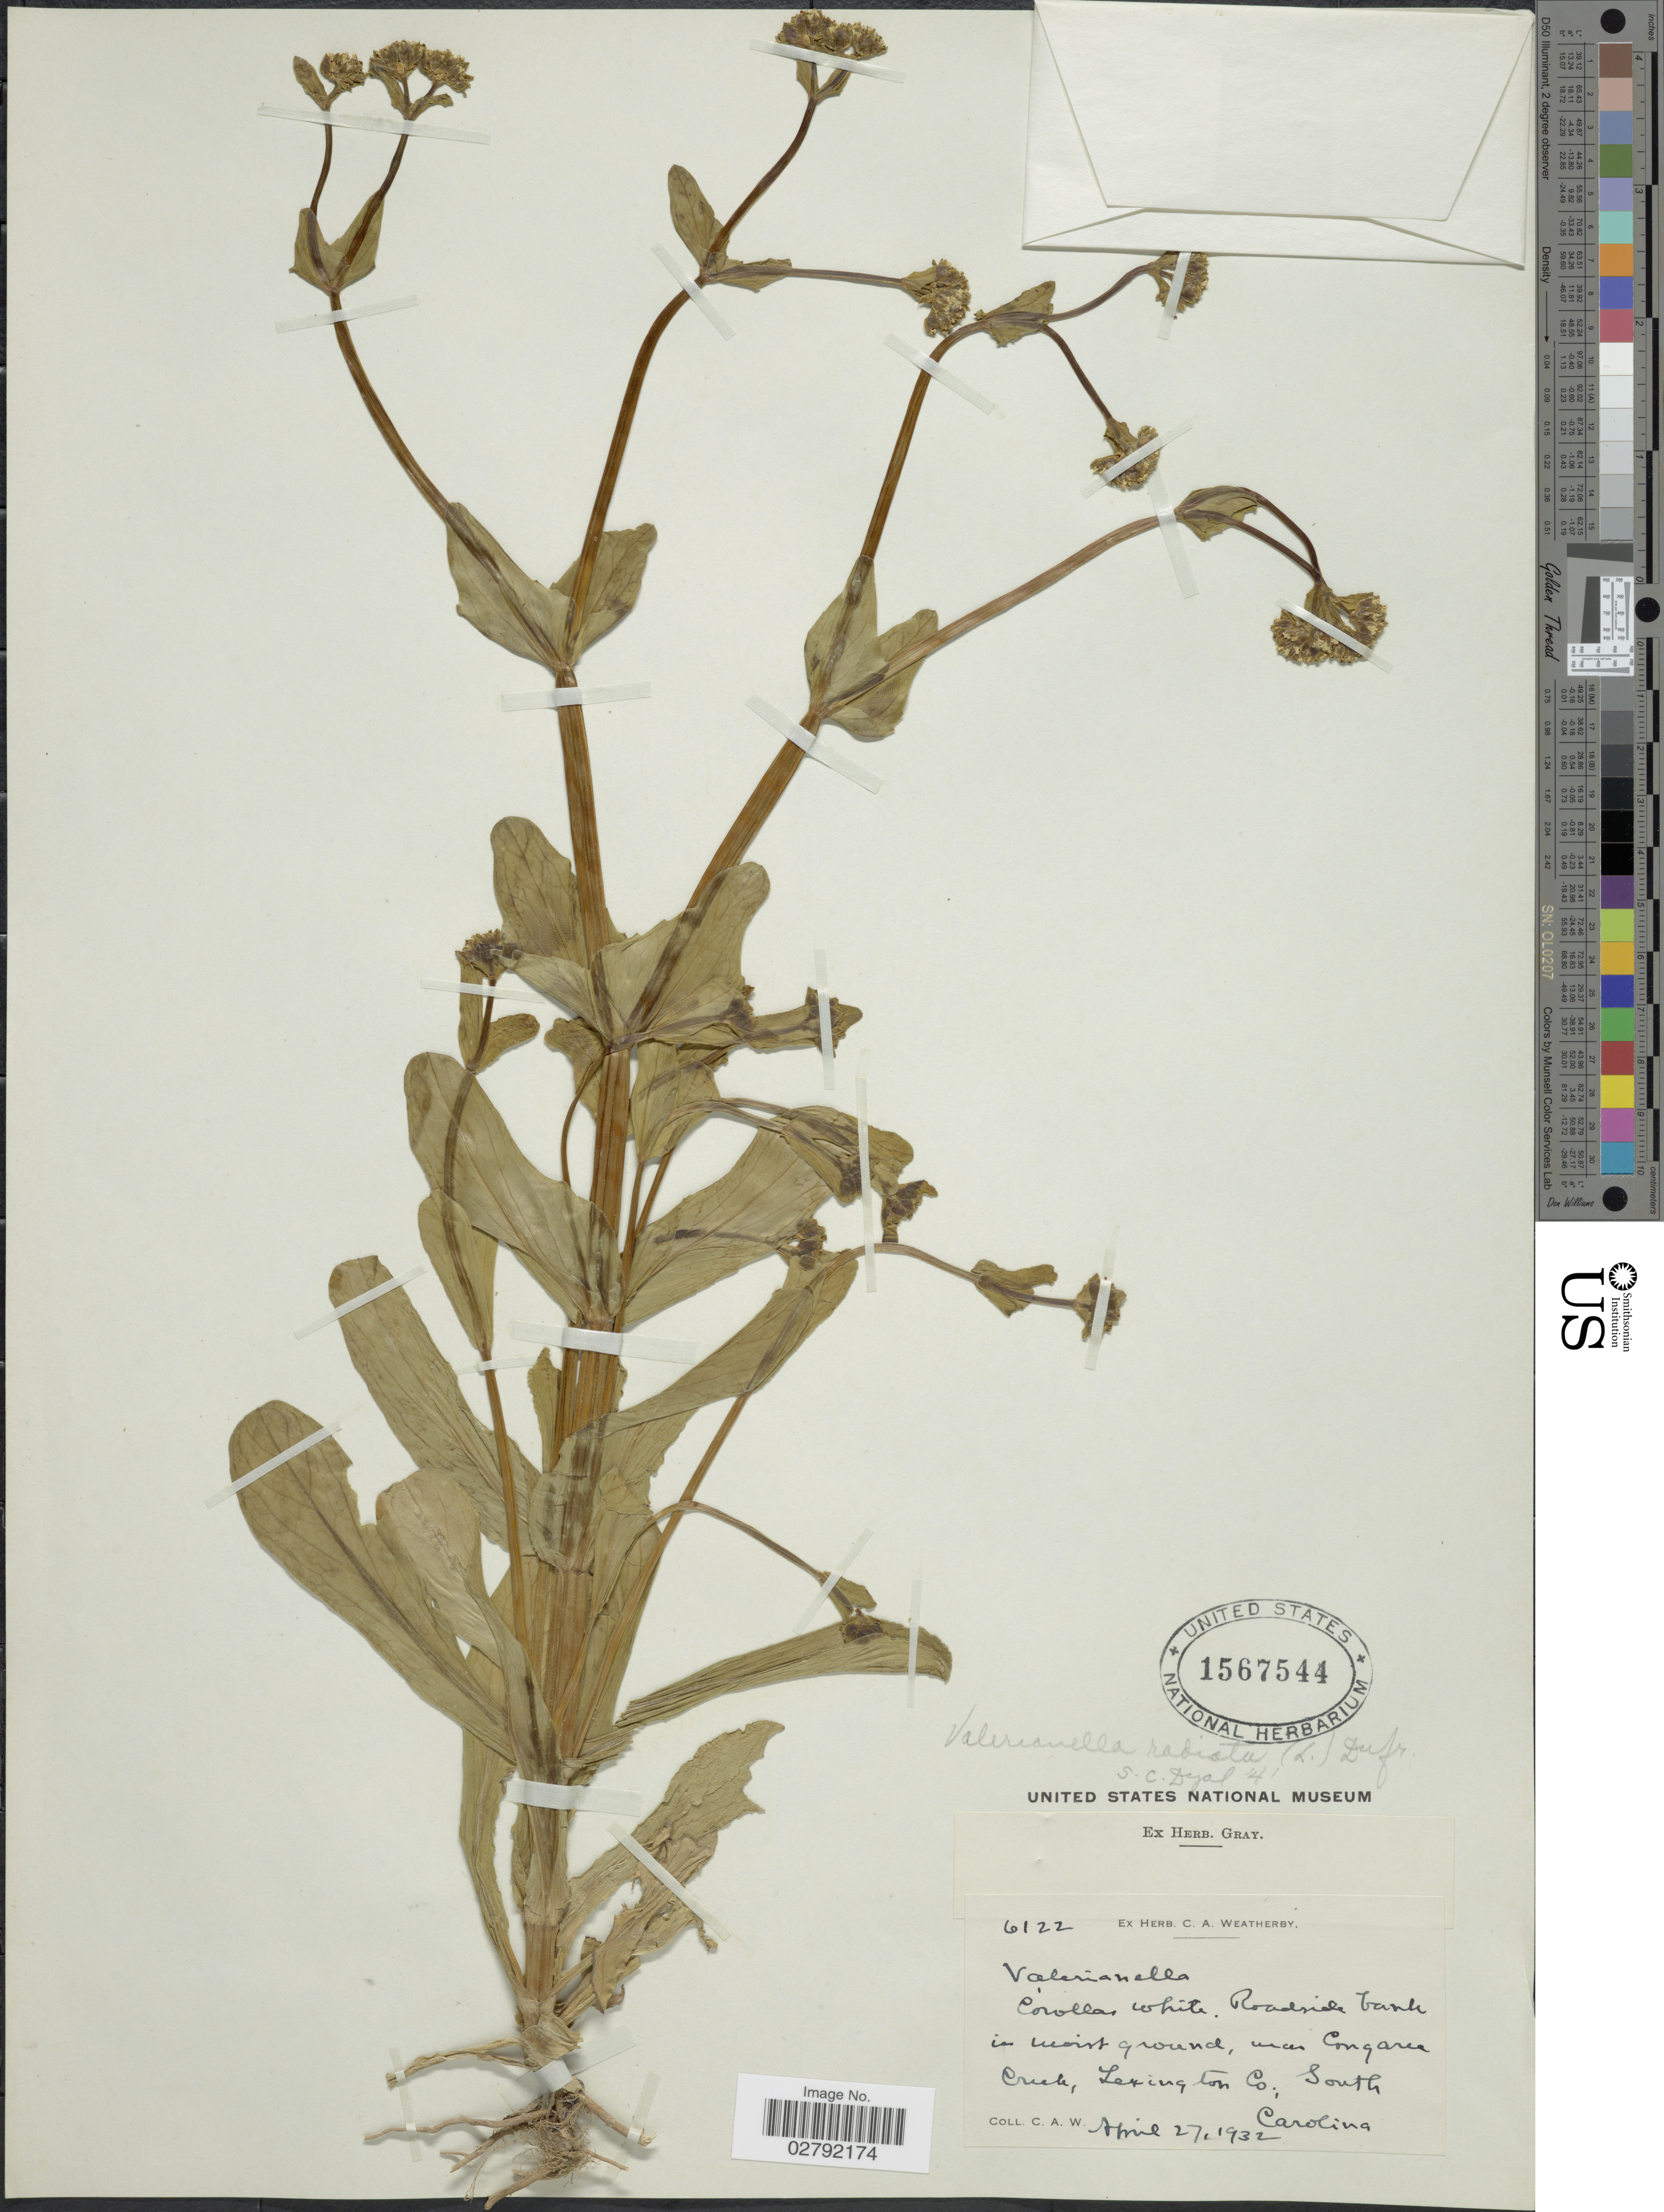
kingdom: Plantae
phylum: Tracheophyta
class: Magnoliopsida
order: Dipsacales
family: Caprifoliaceae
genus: Valerianella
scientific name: Valerianella radiata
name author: (L.) Dufr.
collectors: C. A. Weatherby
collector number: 6122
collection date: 1932-04-27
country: United States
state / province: South Carolina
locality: Near Congarea Creek, Lexington Co.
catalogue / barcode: US 1567544